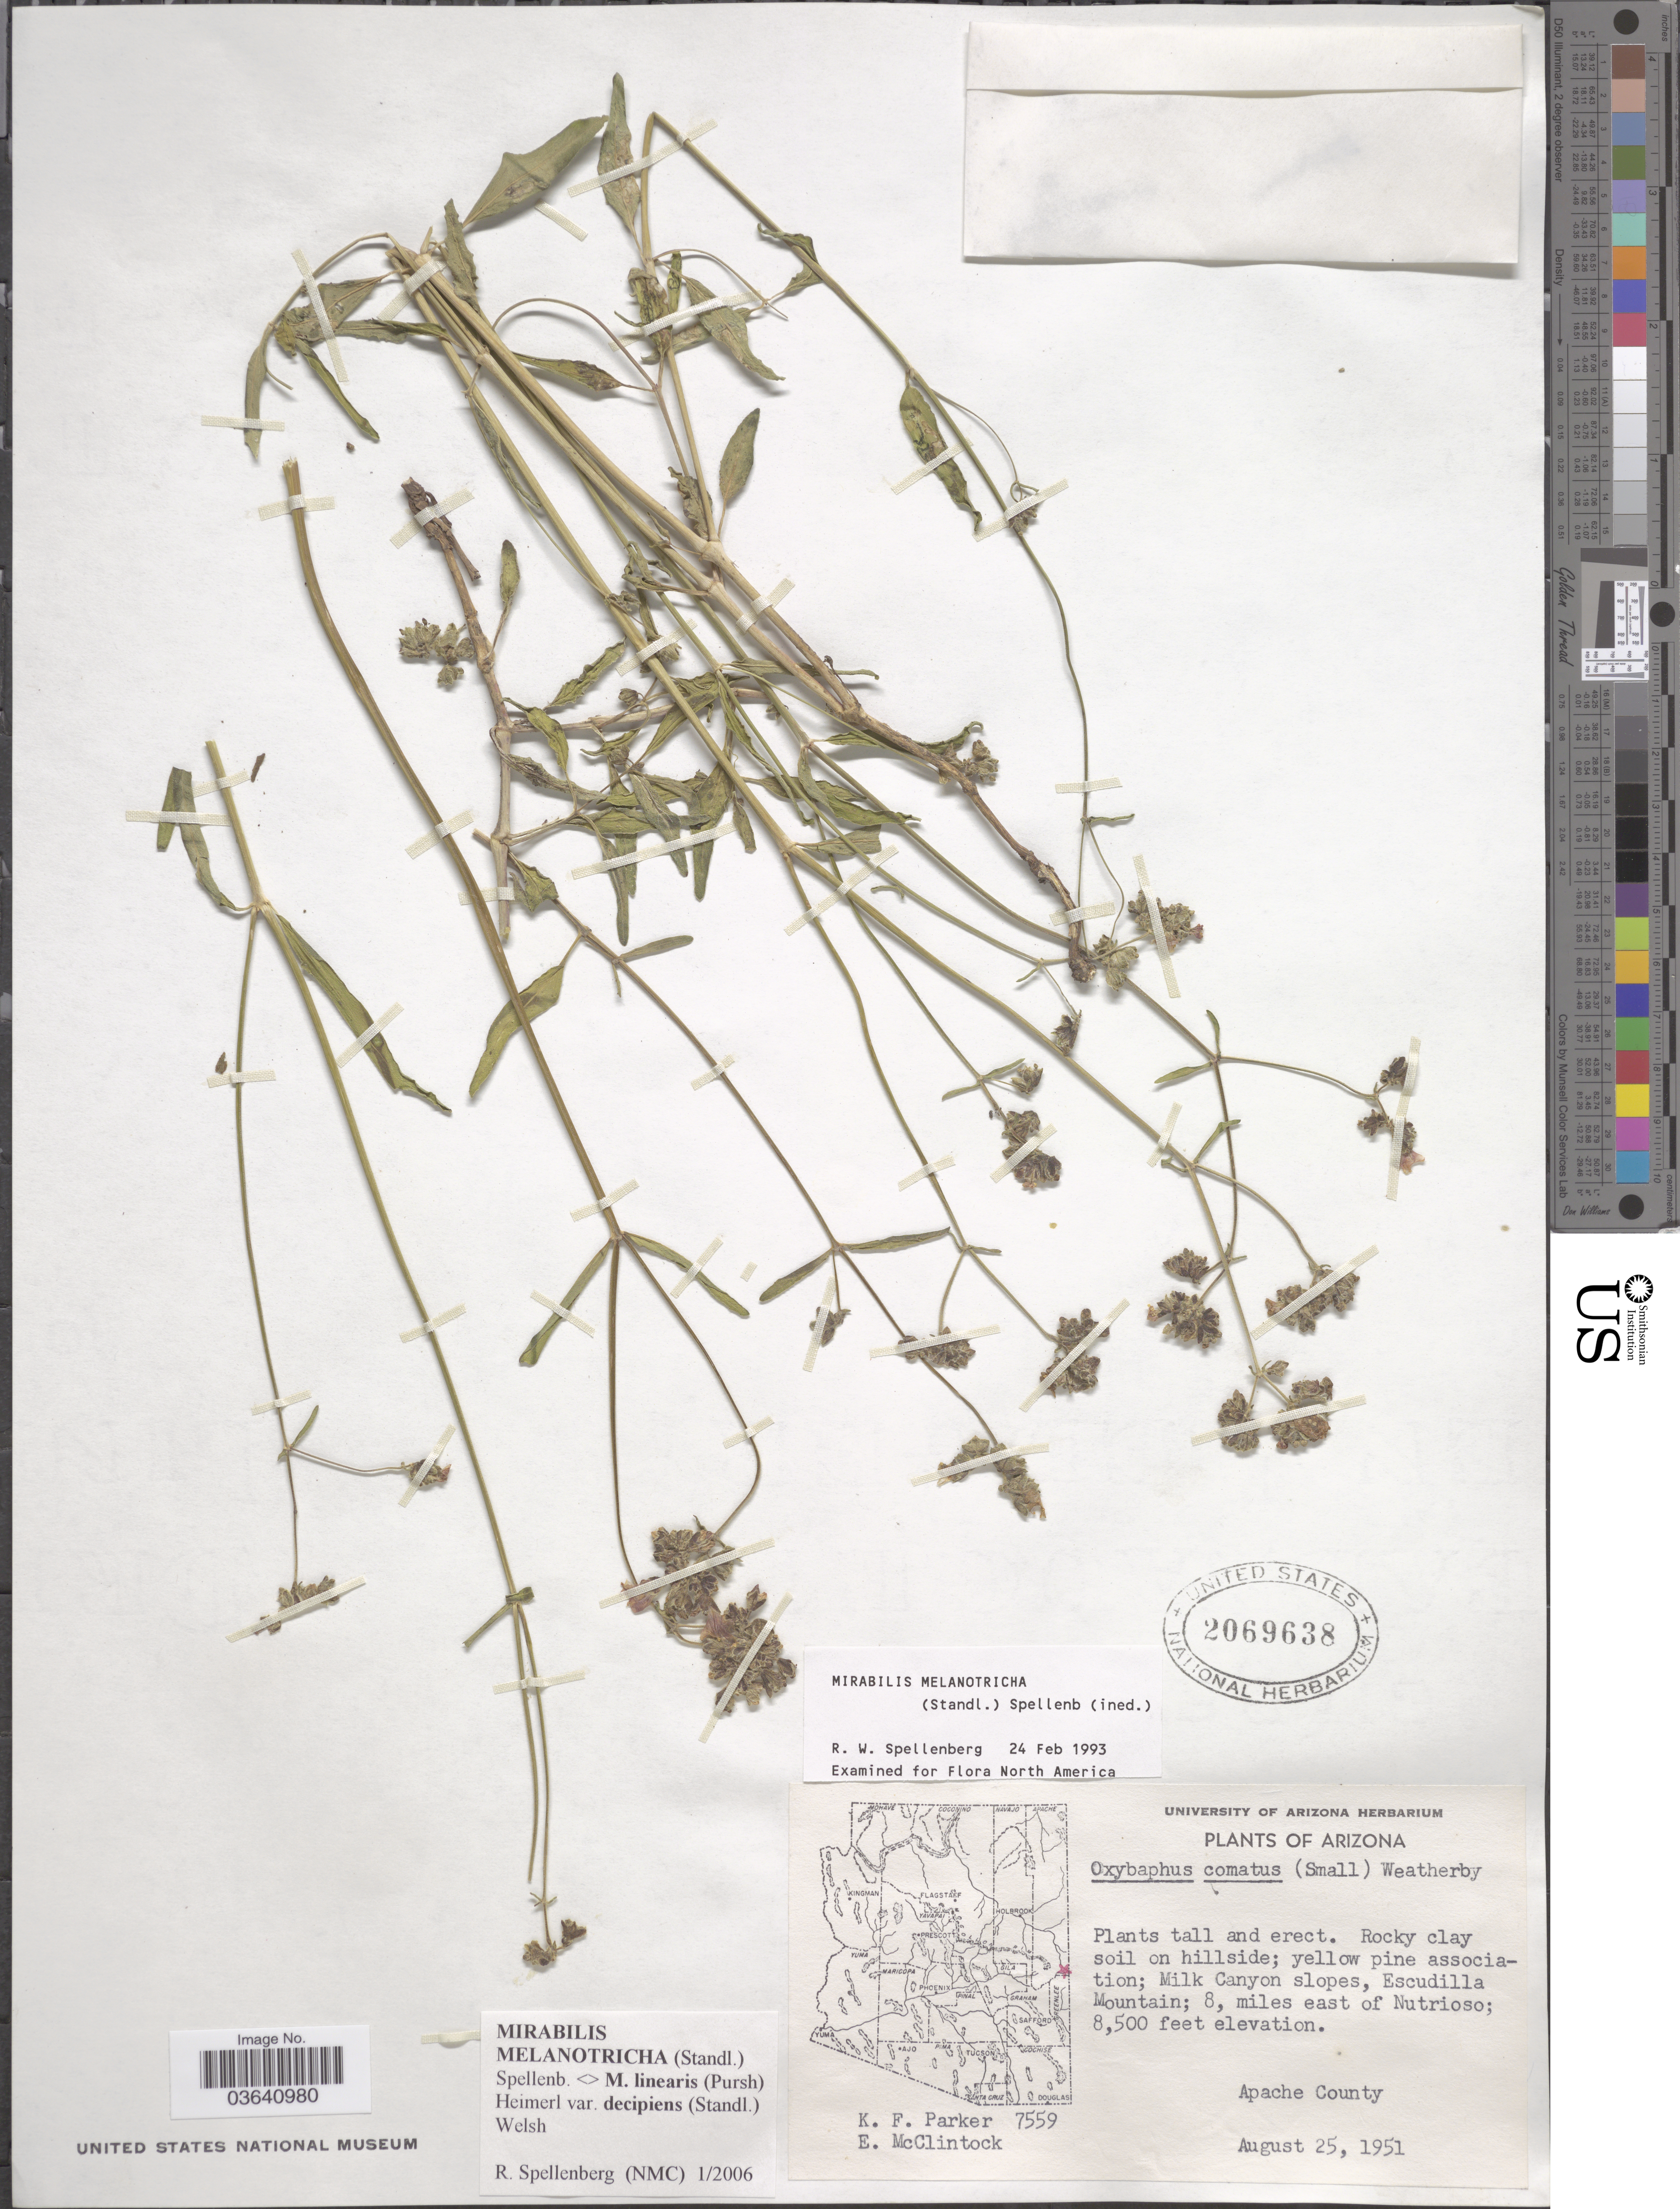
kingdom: Plantae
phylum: Tracheophyta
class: Magnoliopsida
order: Caryophyllales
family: Nyctaginaceae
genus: Mirabilis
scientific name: Mirabilis melanotricha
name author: (Standl.) Spellenb.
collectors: K. F. Parker & E. McClintock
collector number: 7559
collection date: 1951-08-25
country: United States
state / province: Arizona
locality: Milk Canyon, Escudilla Mountain; 8 miles east of Nutrioso. Apache County.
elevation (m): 2591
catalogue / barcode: US 2069638